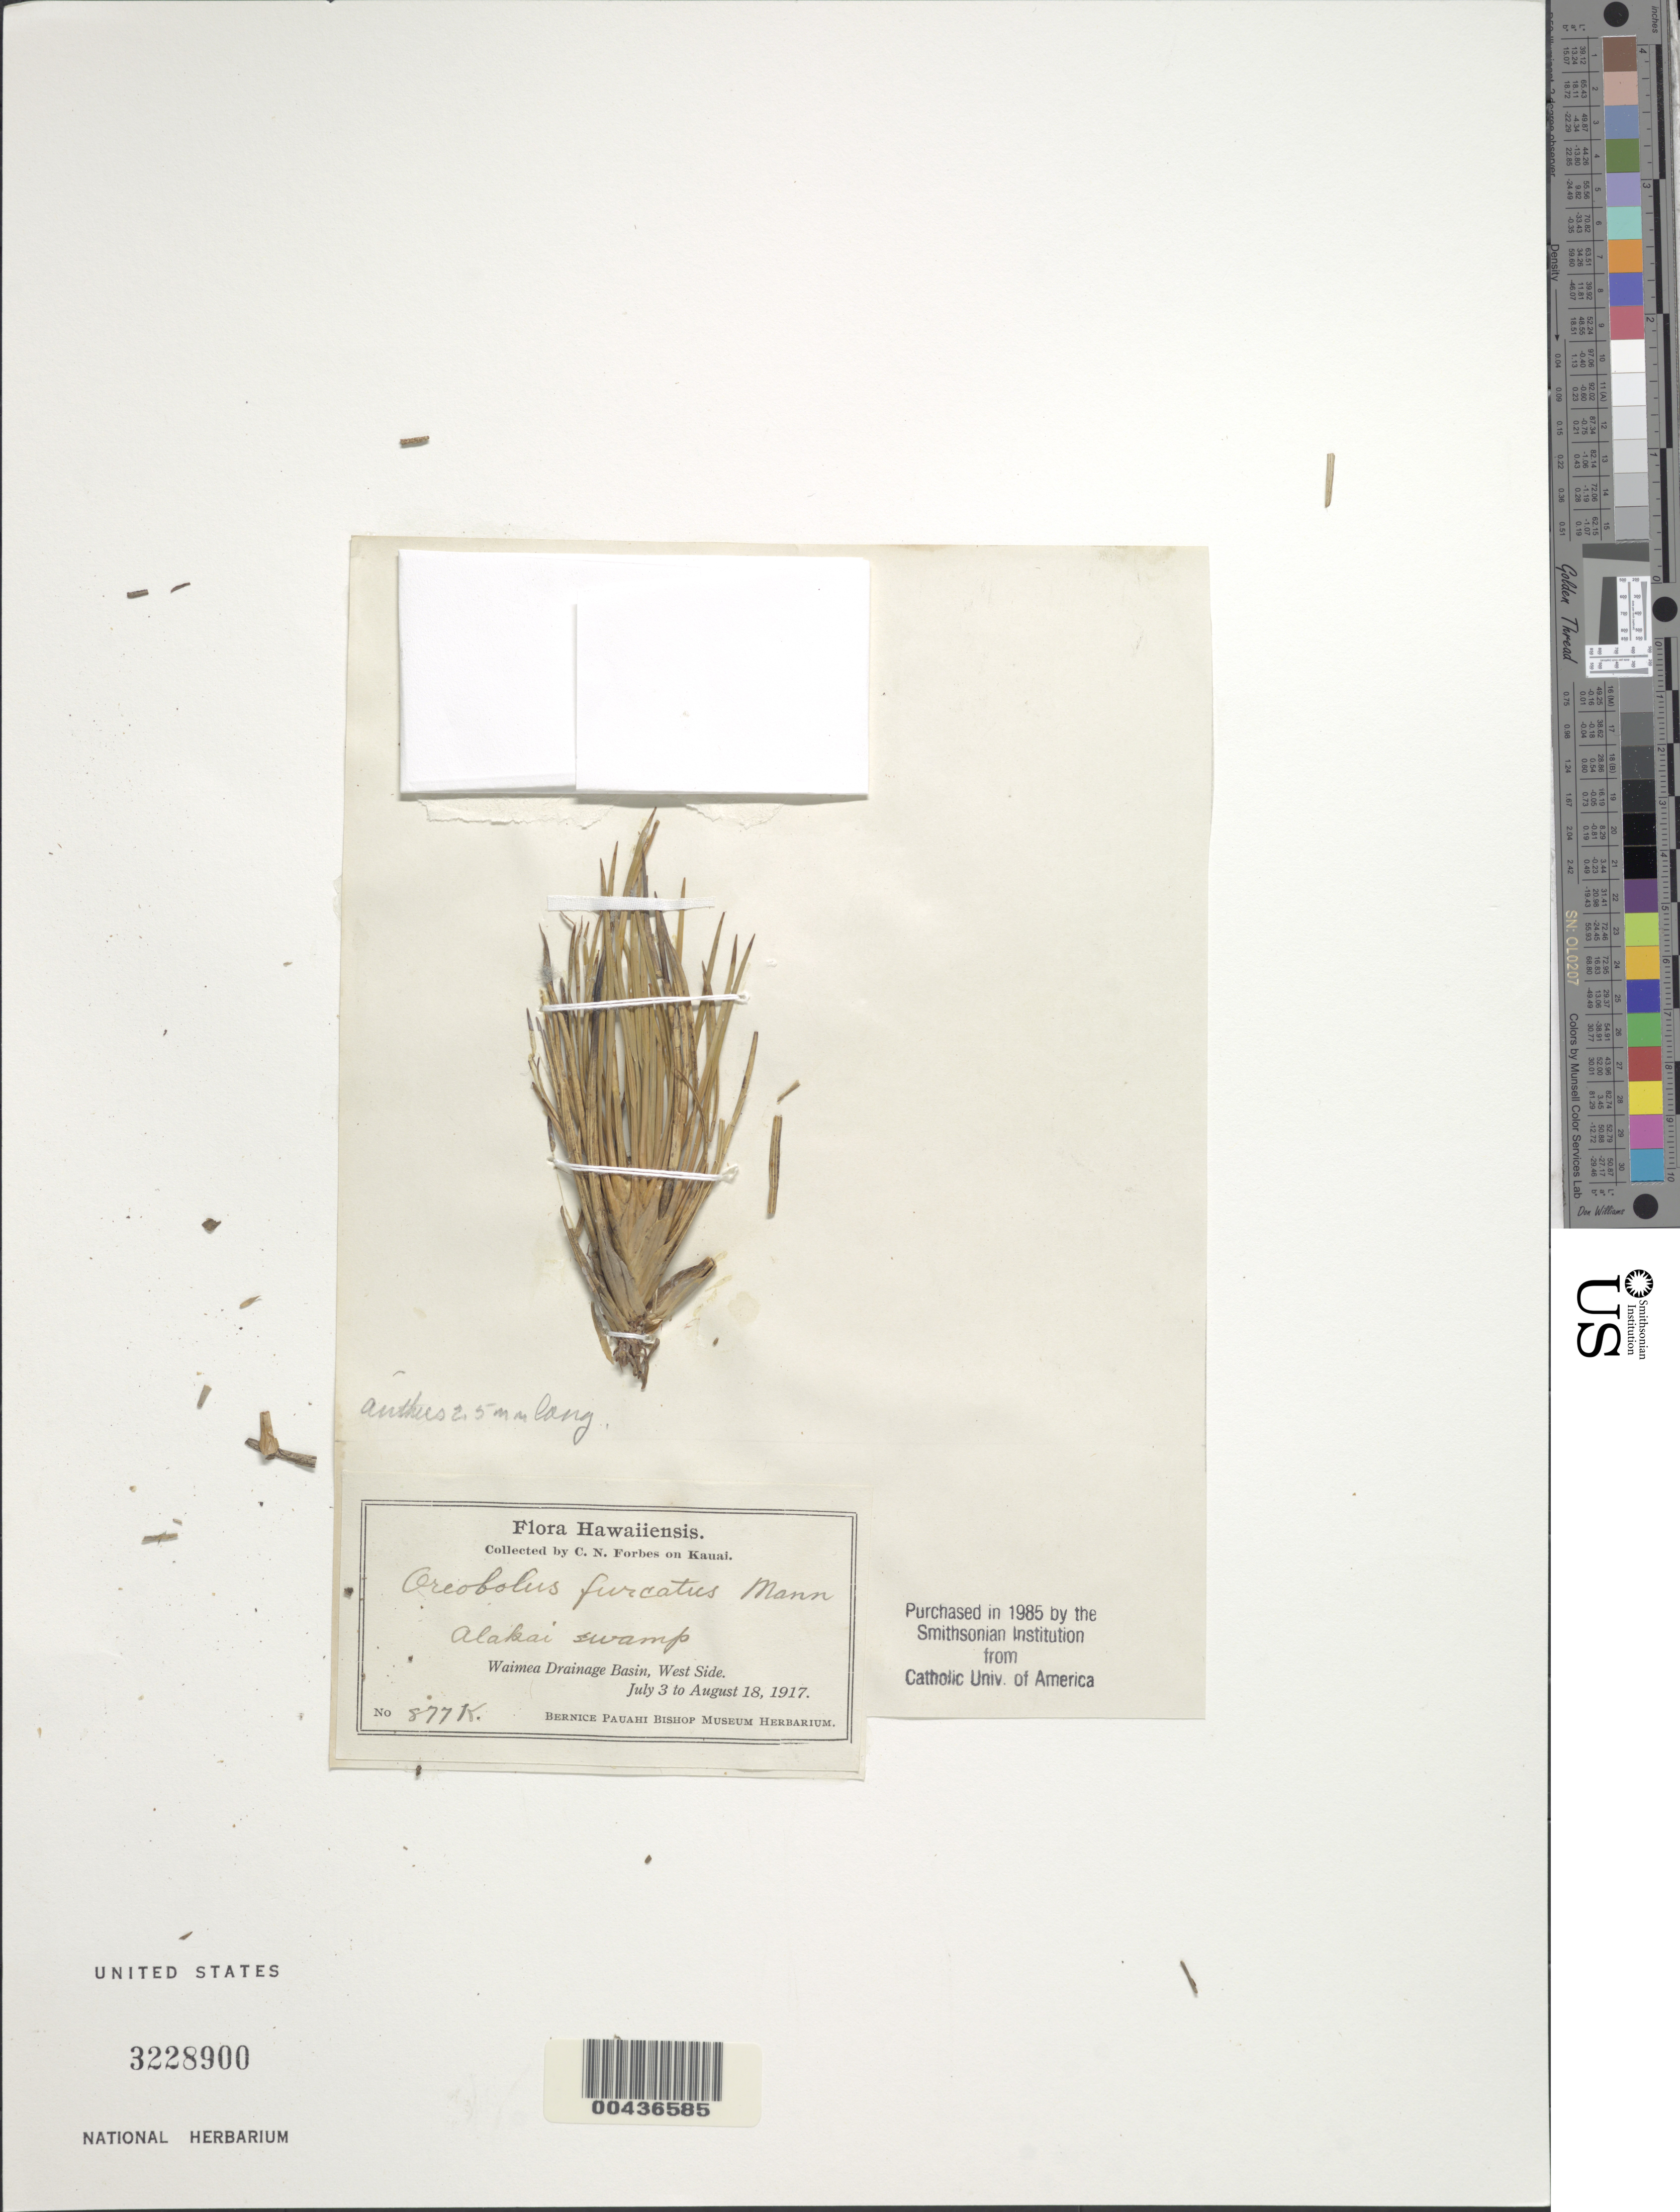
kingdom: Plantae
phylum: Tracheophyta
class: Liliopsida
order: Poales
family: Cyperaceae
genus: Oreobolus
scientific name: Oreobolus furcatus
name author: H. Mann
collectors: C. N. Forbes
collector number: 877.K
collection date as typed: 3 Jul 1917 to 18 Aug 1917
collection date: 1917-07-03/1917-08-18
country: United States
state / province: Hawaii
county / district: Kauai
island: Kaua'i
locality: Alakai Swamp, Waimea Drainage Basin, West Side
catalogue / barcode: US 3228900